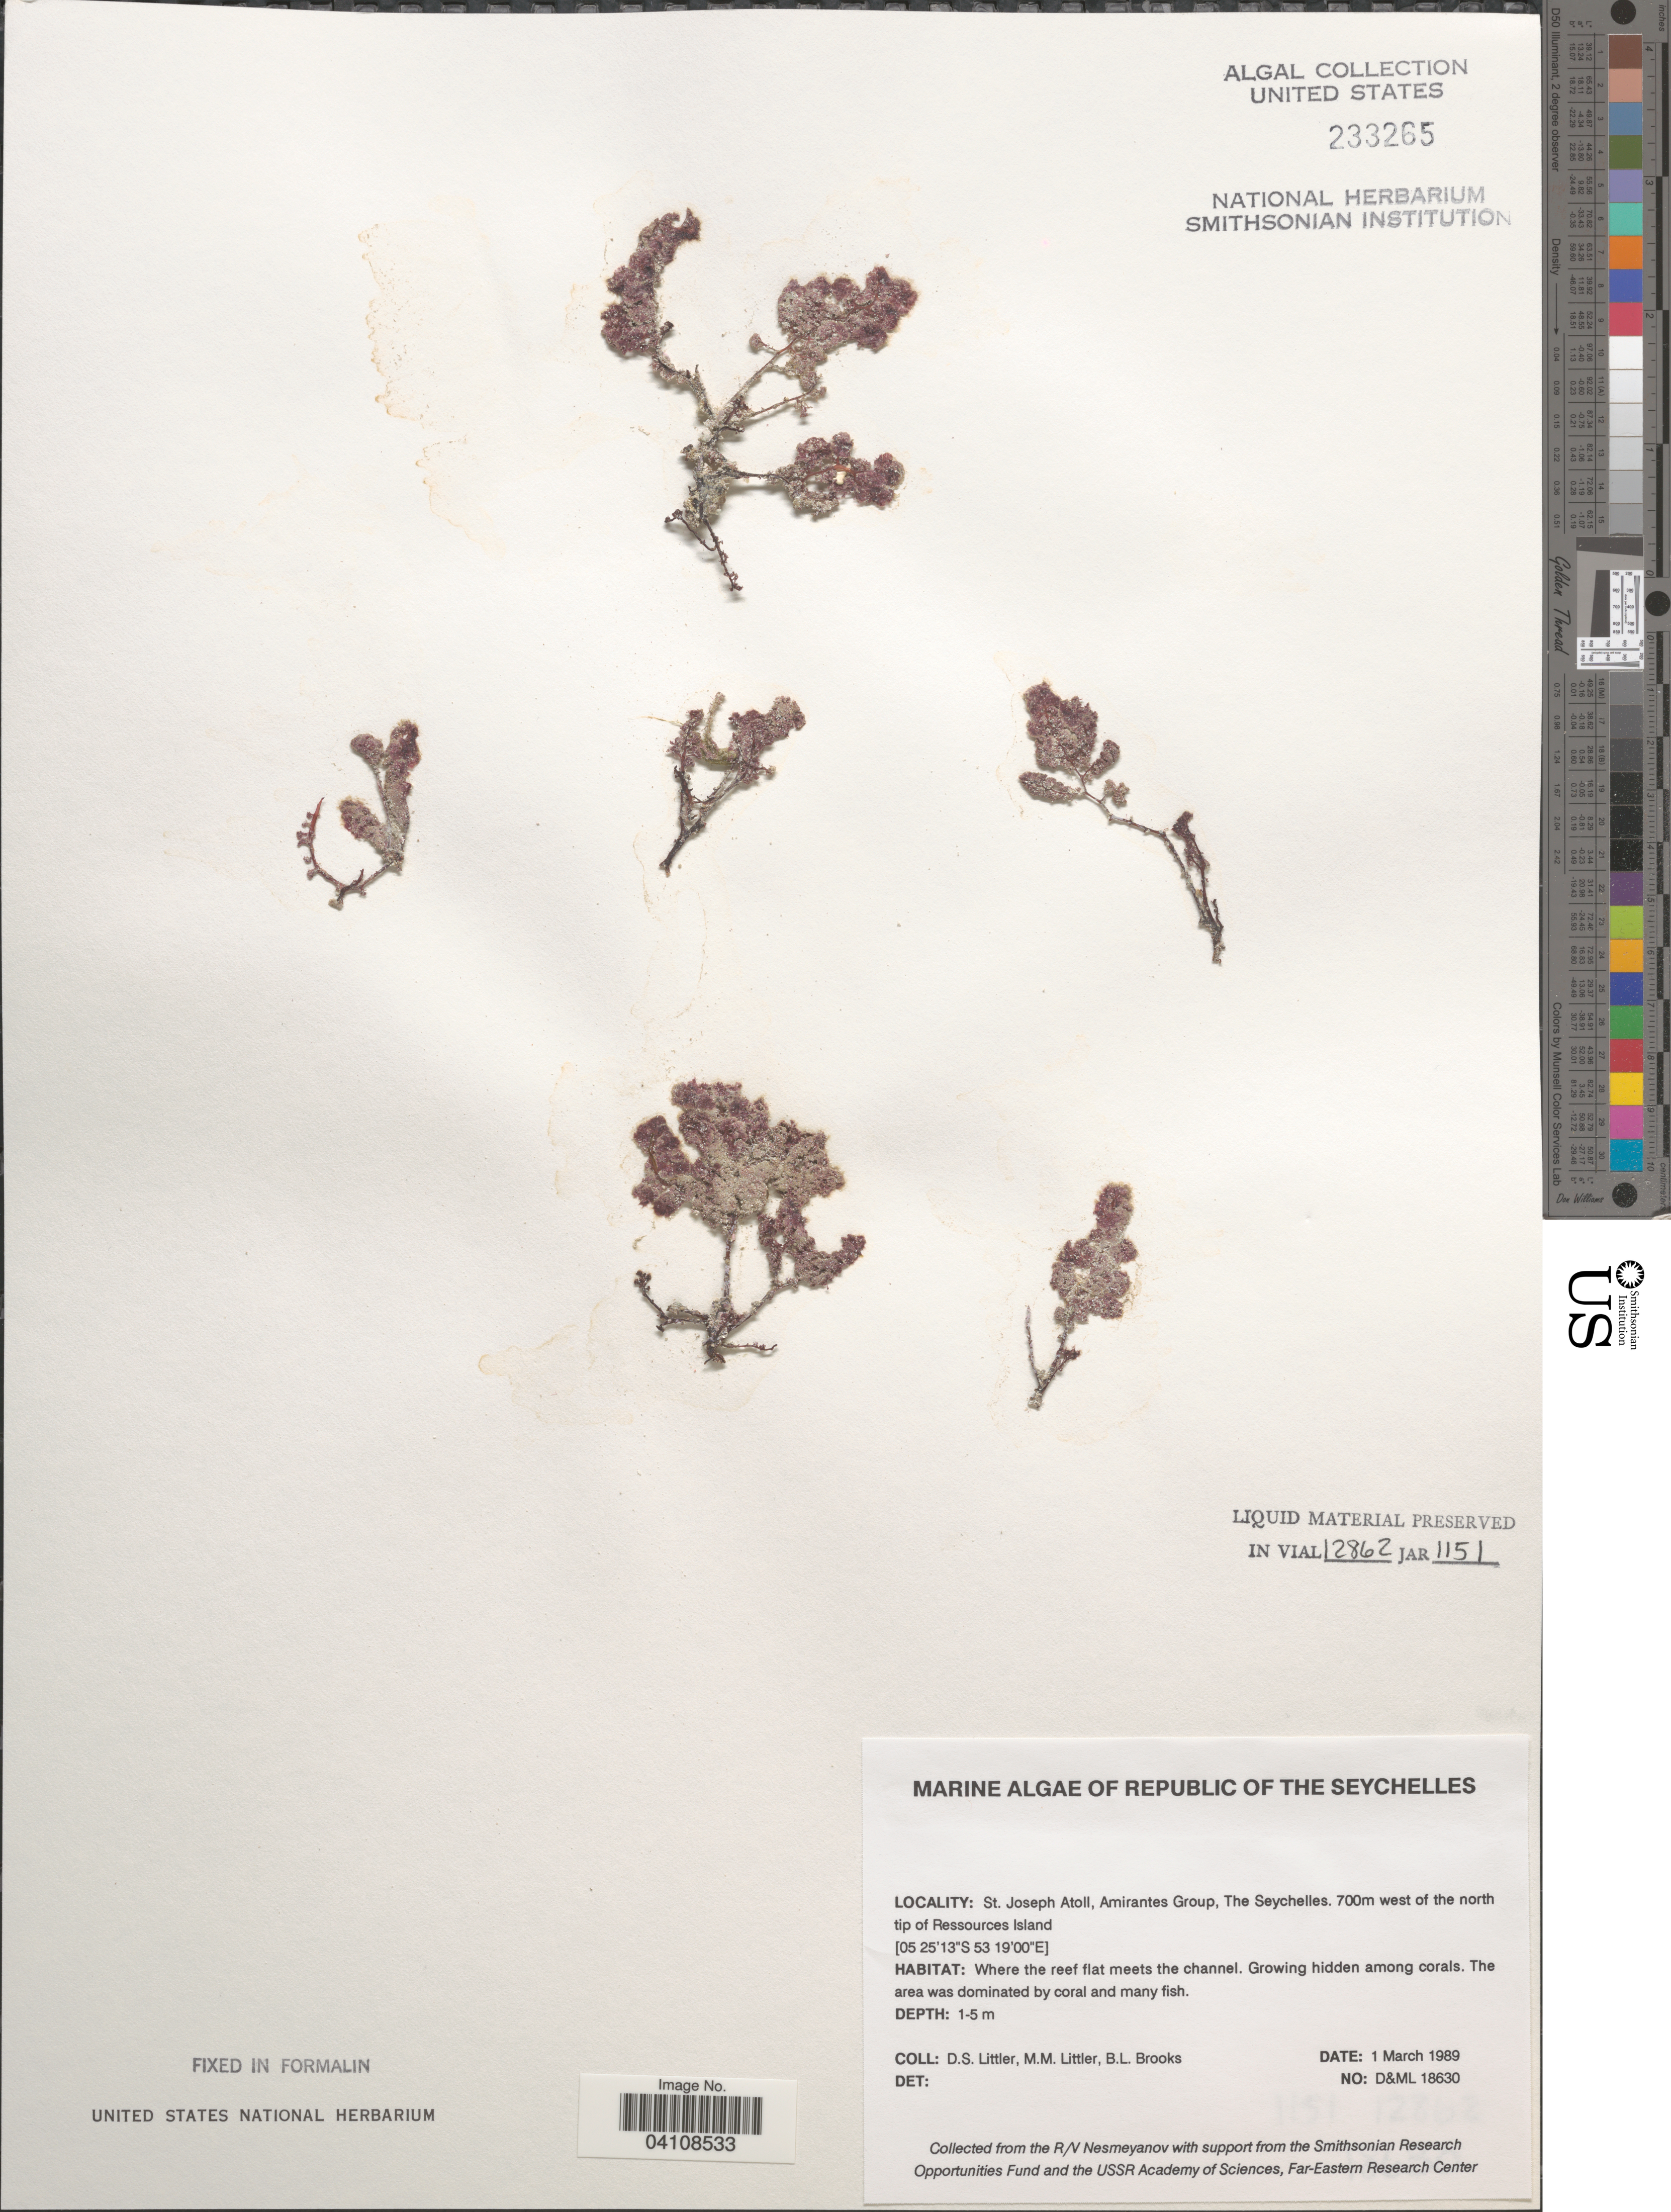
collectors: D. S. Littler & B. Brooks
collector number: D&ML18630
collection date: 1989-03-01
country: Seychelles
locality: Republic of The Seychelles. St. Joseph Atoll, Amirantes Group. 700m west of the north tip of Ressources Island. Where the reef flat meets the channel.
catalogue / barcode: US 233265